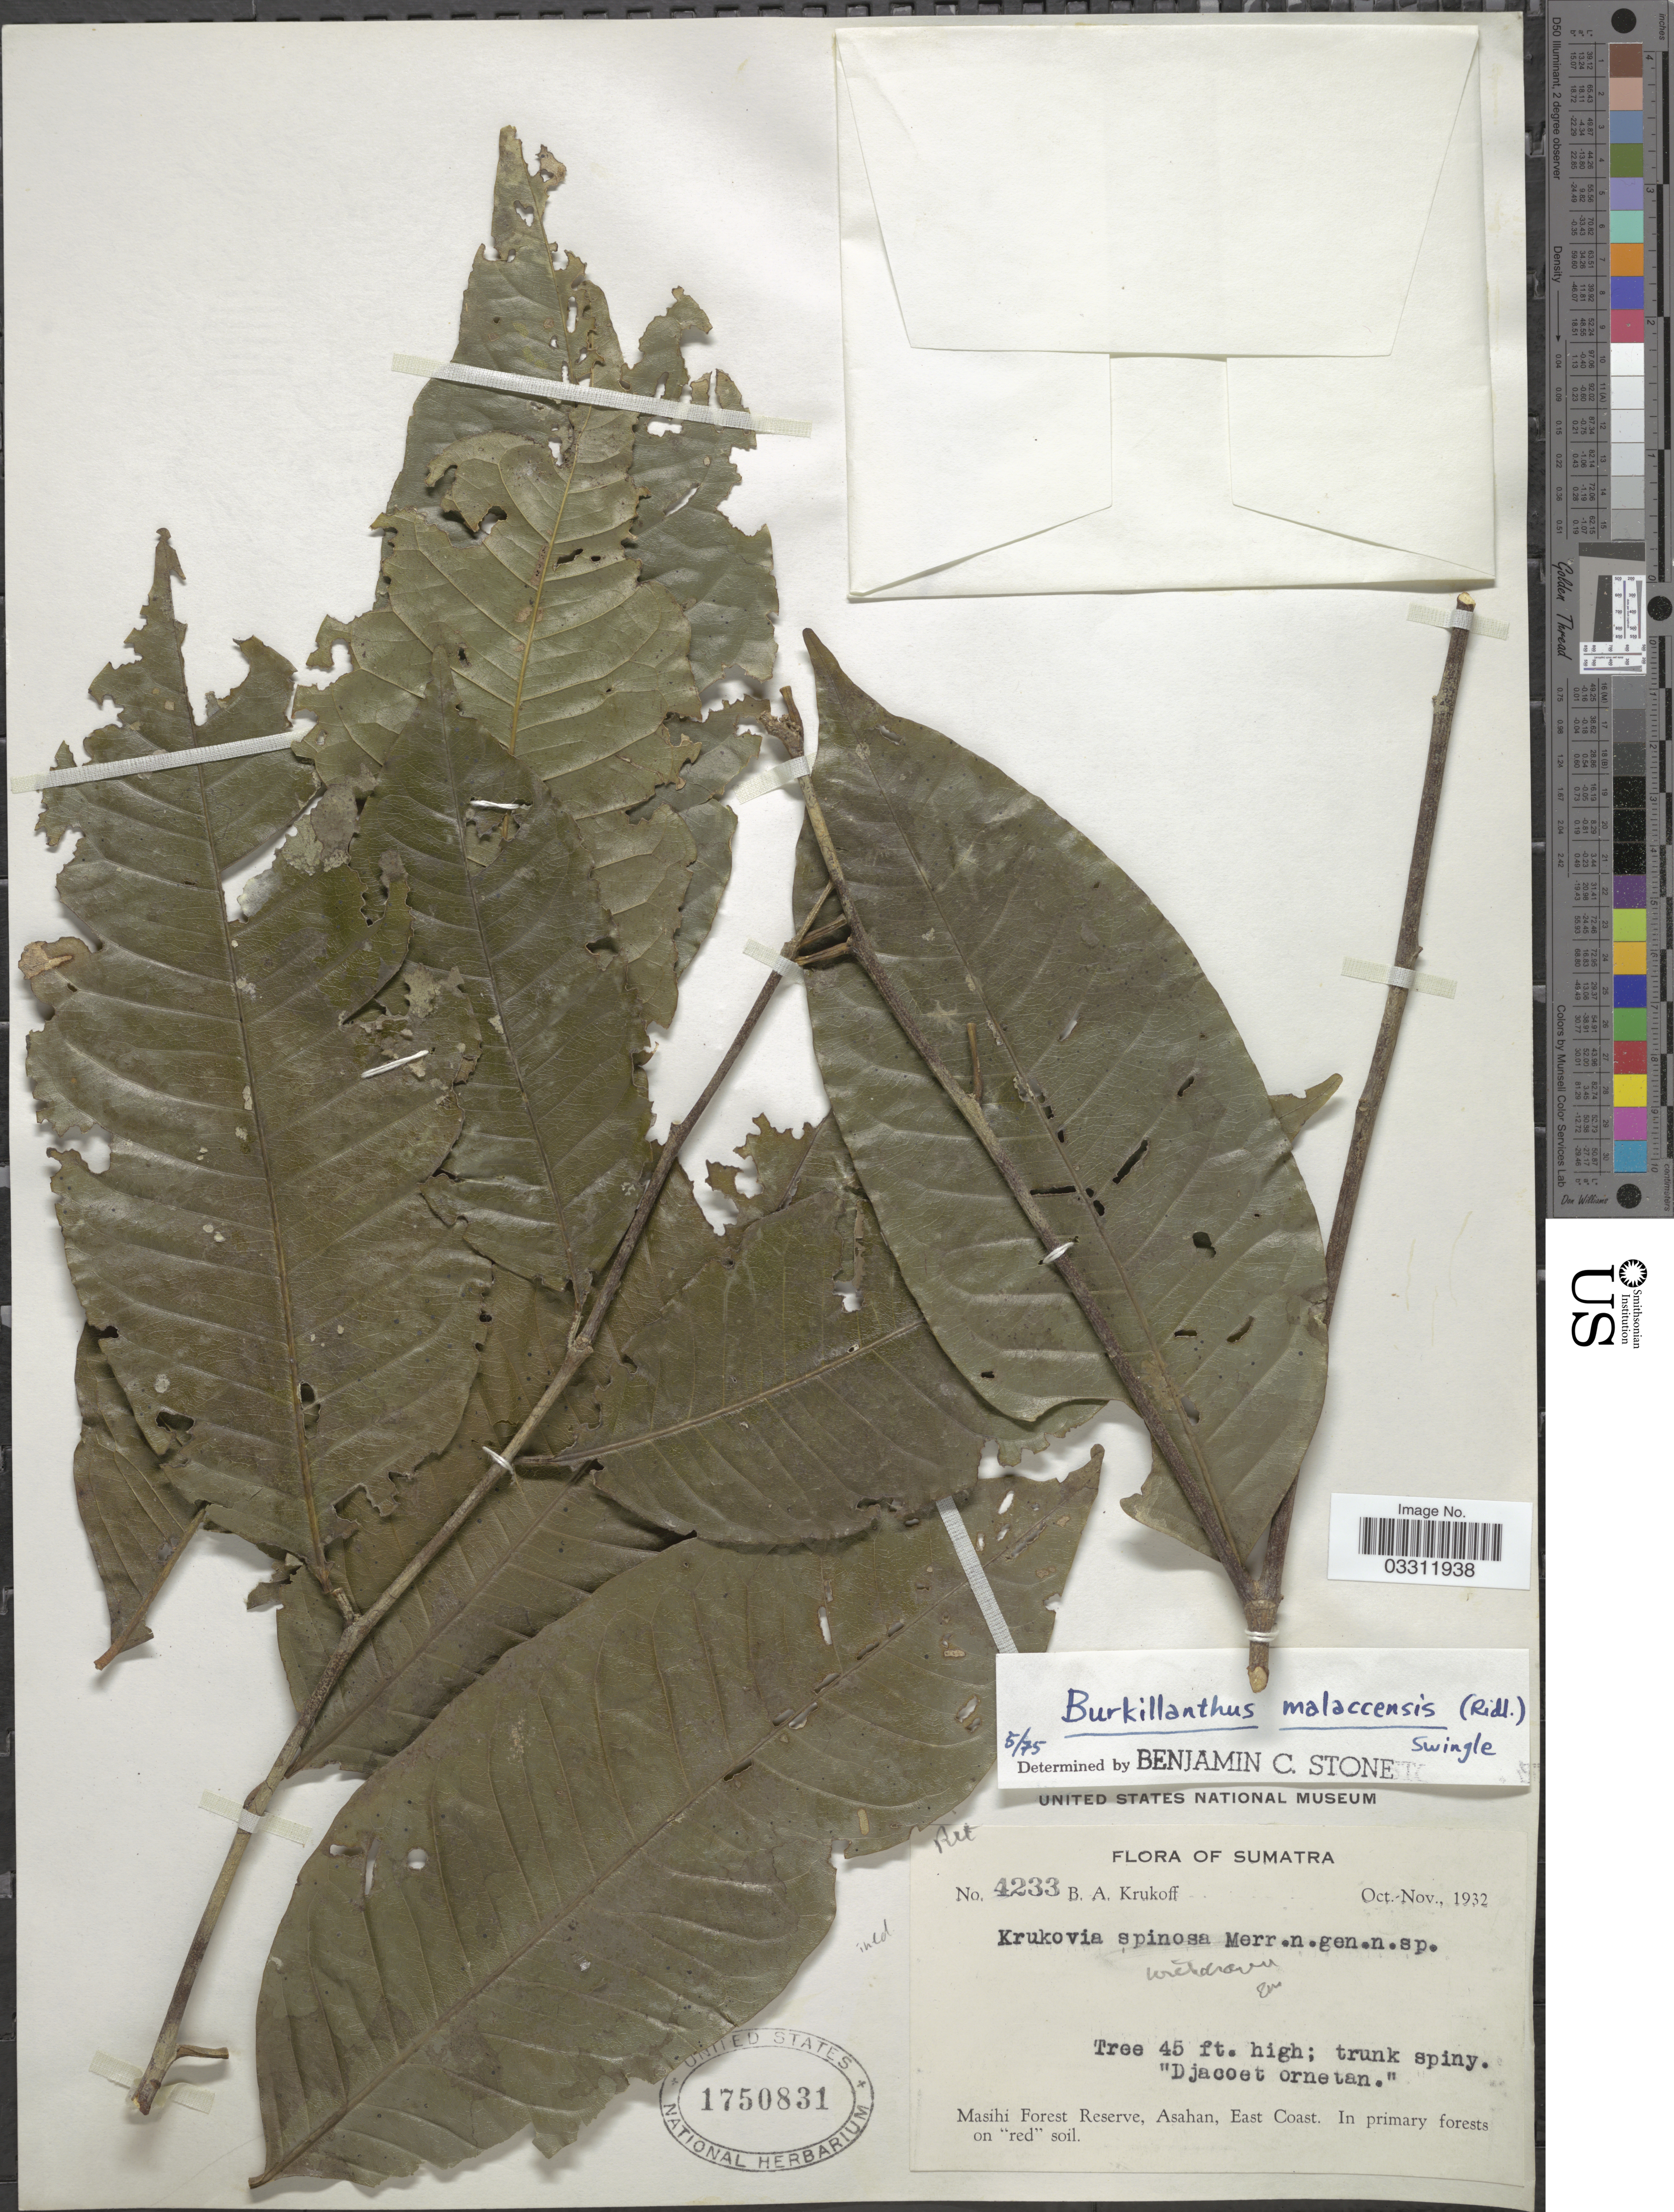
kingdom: Plantae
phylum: Tracheophyta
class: Magnoliopsida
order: Sapindales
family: Rutaceae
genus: Burkillanthus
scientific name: Burkillanthus malaccensis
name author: (Ridl.) Swingle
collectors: B. A. Krukoff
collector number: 4233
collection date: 1932-10/1932-11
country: Indonesia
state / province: Sumatra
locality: Masihi Forest Reserve, Asahan, East Coast.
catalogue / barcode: US 1750831